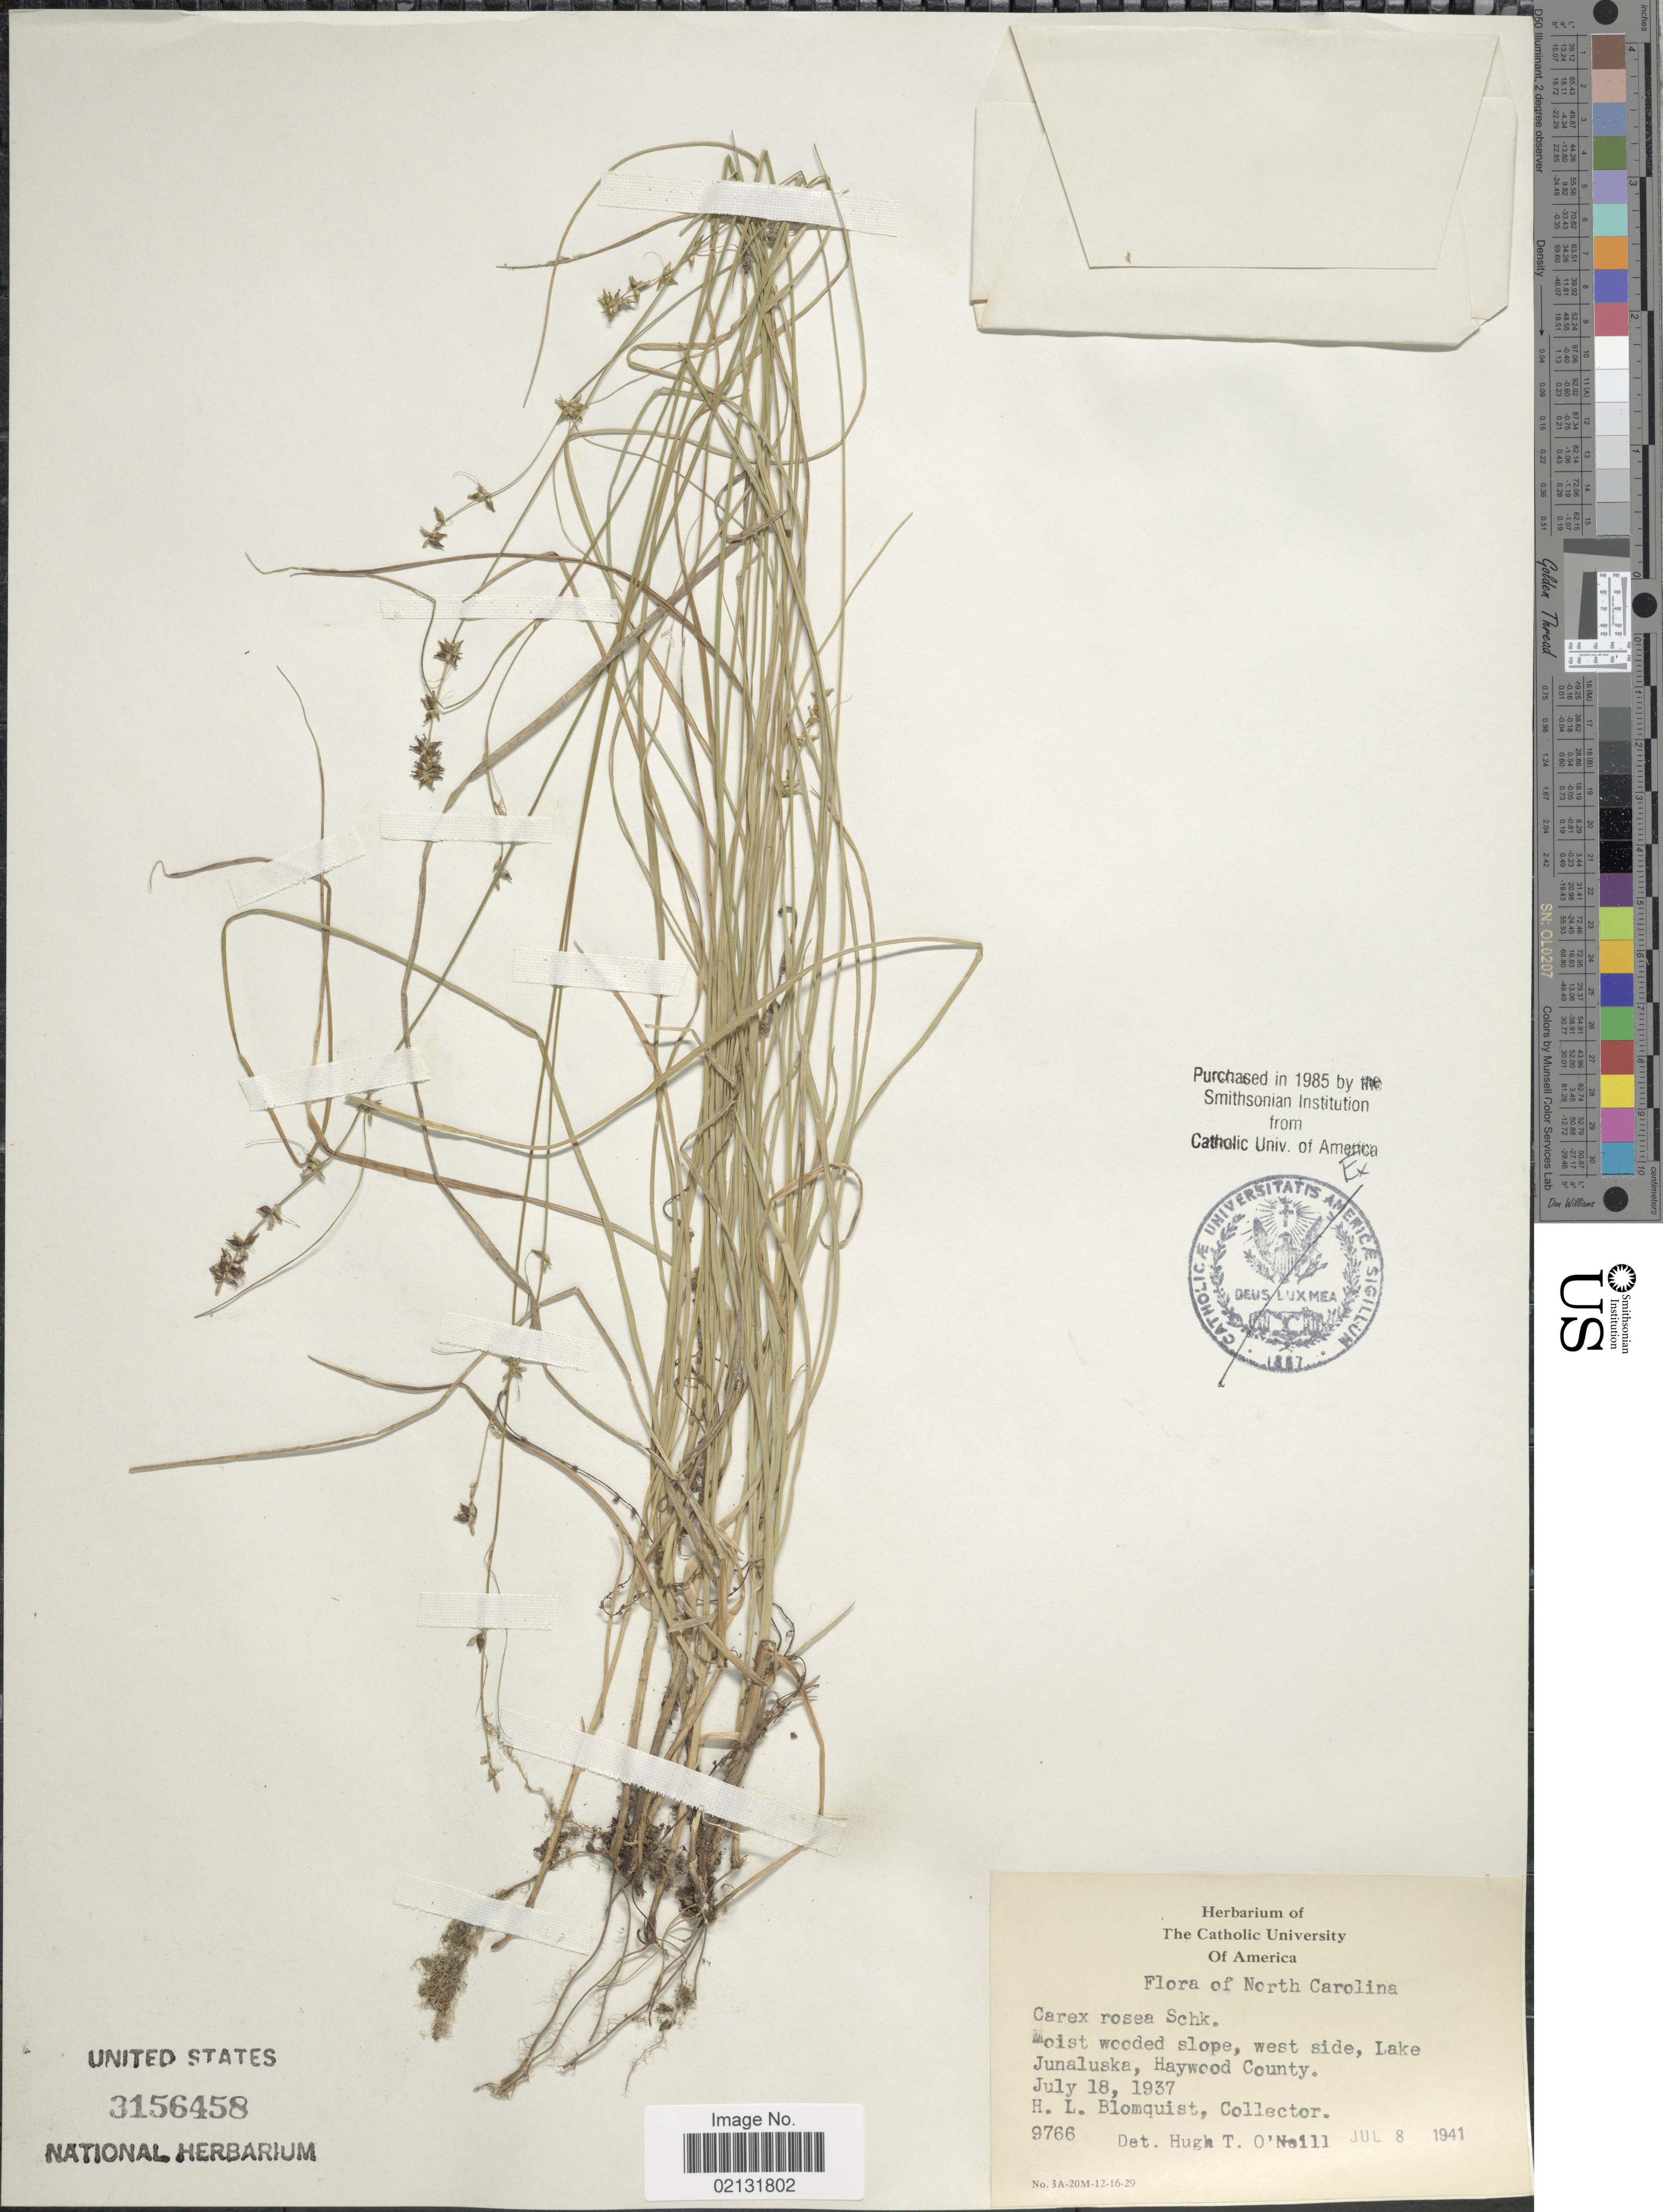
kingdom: Plantae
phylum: Tracheophyta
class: Liliopsida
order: Poales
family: Cyperaceae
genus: Carex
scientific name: Carex rosea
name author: Willd.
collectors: H. Blomquist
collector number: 9766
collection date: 1937-07-18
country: United States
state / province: North Carolina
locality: Moist wooded slope, west side, Lake Junaluska, Haywood County.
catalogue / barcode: US 3156458